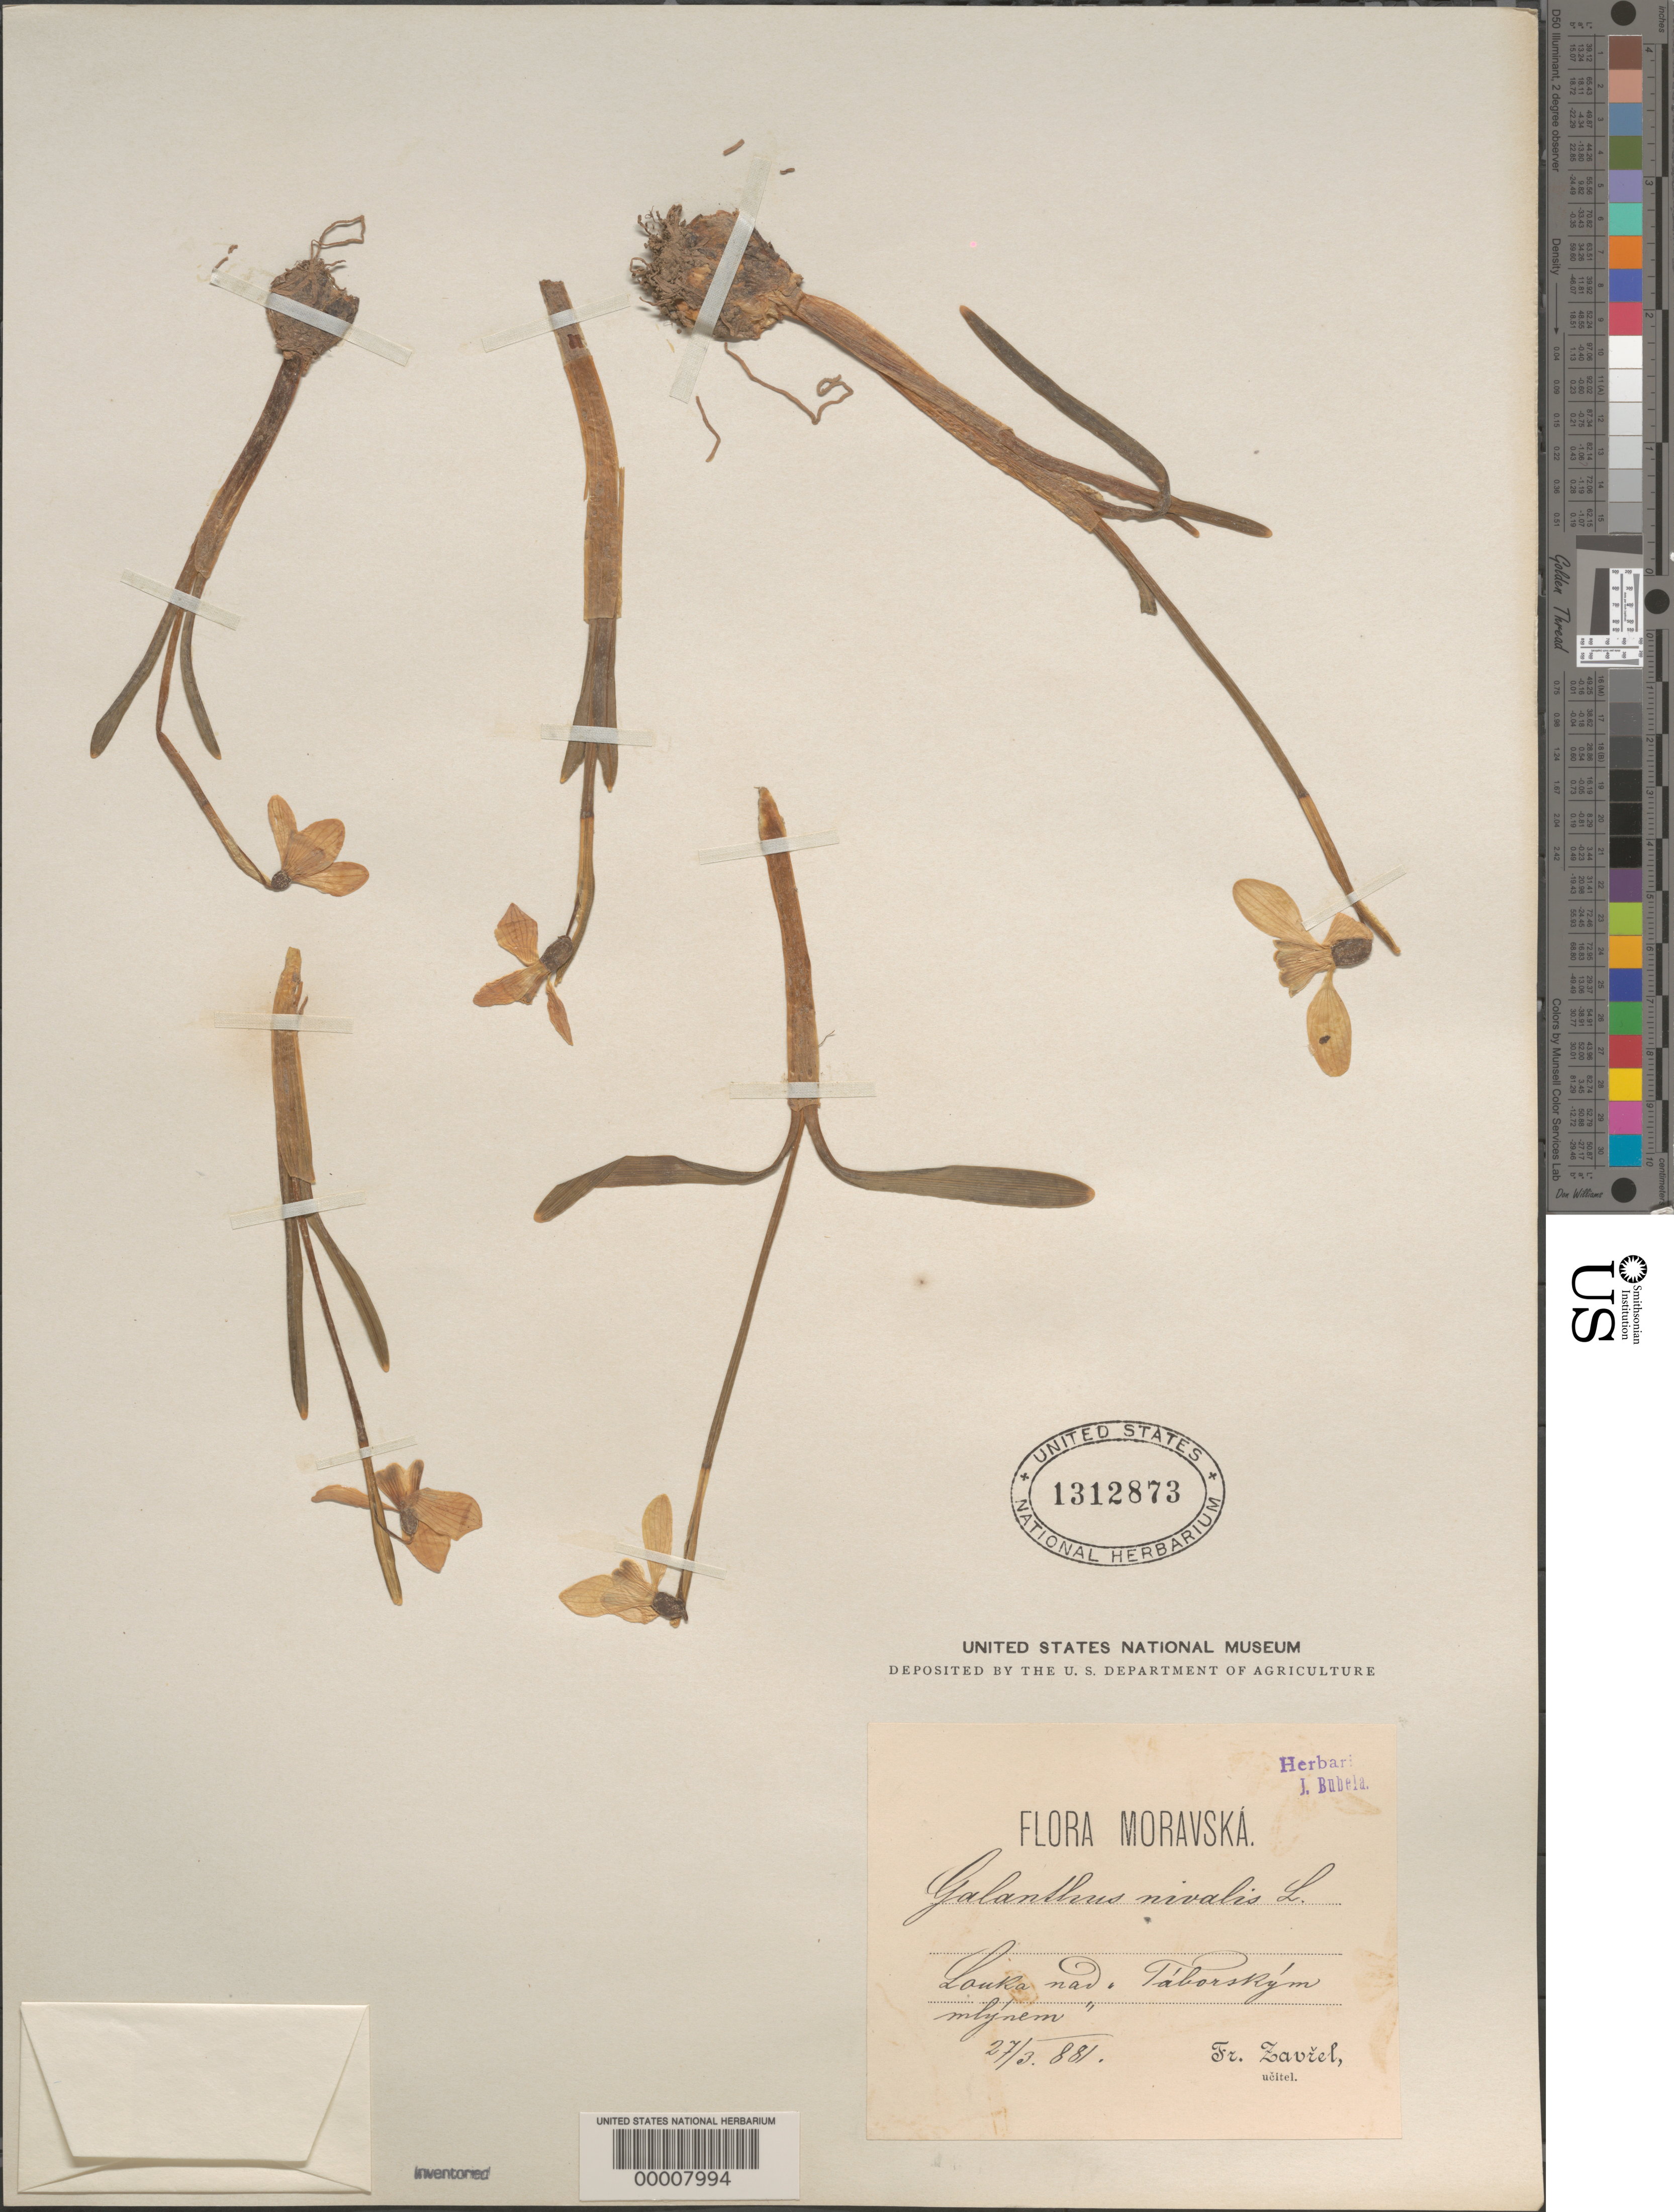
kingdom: Plantae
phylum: Tracheophyta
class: Liliopsida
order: Asparagales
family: Amaryllidaceae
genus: Galanthus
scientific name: Galanthus nivalis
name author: L.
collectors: F. Zaviel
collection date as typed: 27 Mar 1881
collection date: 1881-03-27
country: Czechia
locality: Moravska, taborskym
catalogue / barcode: US 1312873